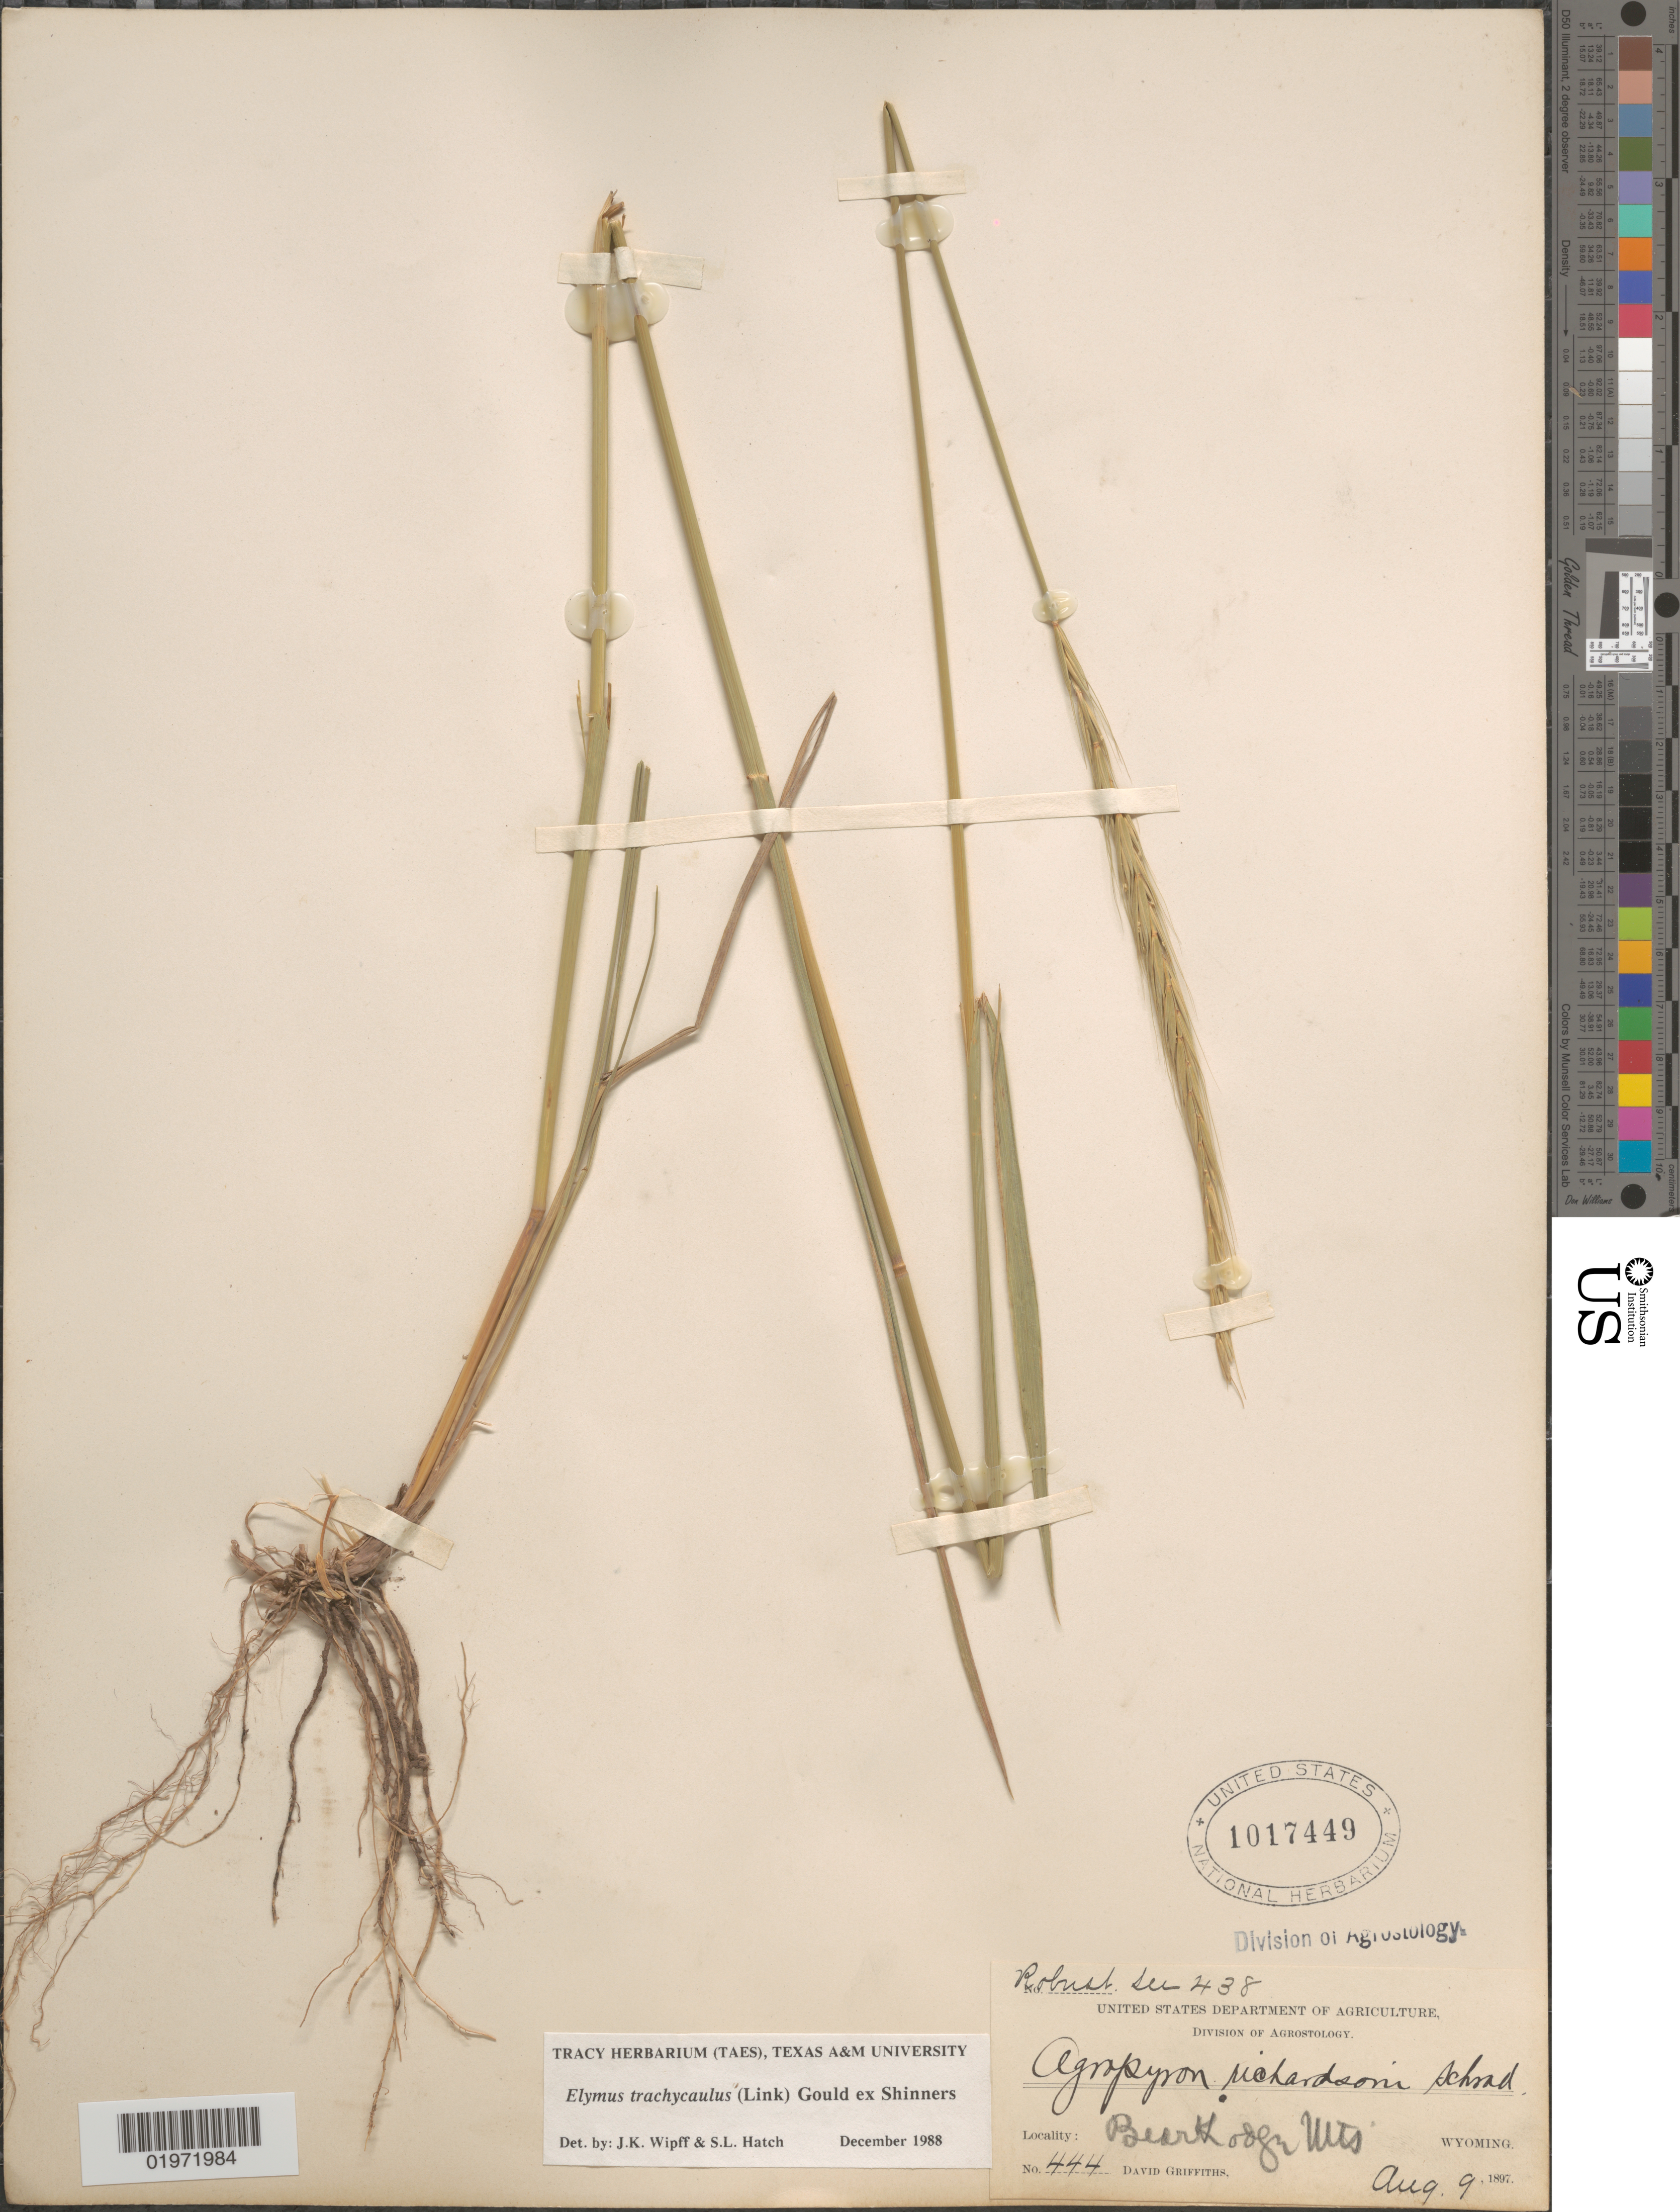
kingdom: Plantae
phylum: Tracheophyta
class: Liliopsida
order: Poales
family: Poaceae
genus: Elymus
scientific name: Elymus trachycaulus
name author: (Link) Gould ex Shinners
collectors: D. Griffiths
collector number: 444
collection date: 1897-08-09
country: United States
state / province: Wyoming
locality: Bear Lodge Mts.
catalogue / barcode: US 1017449